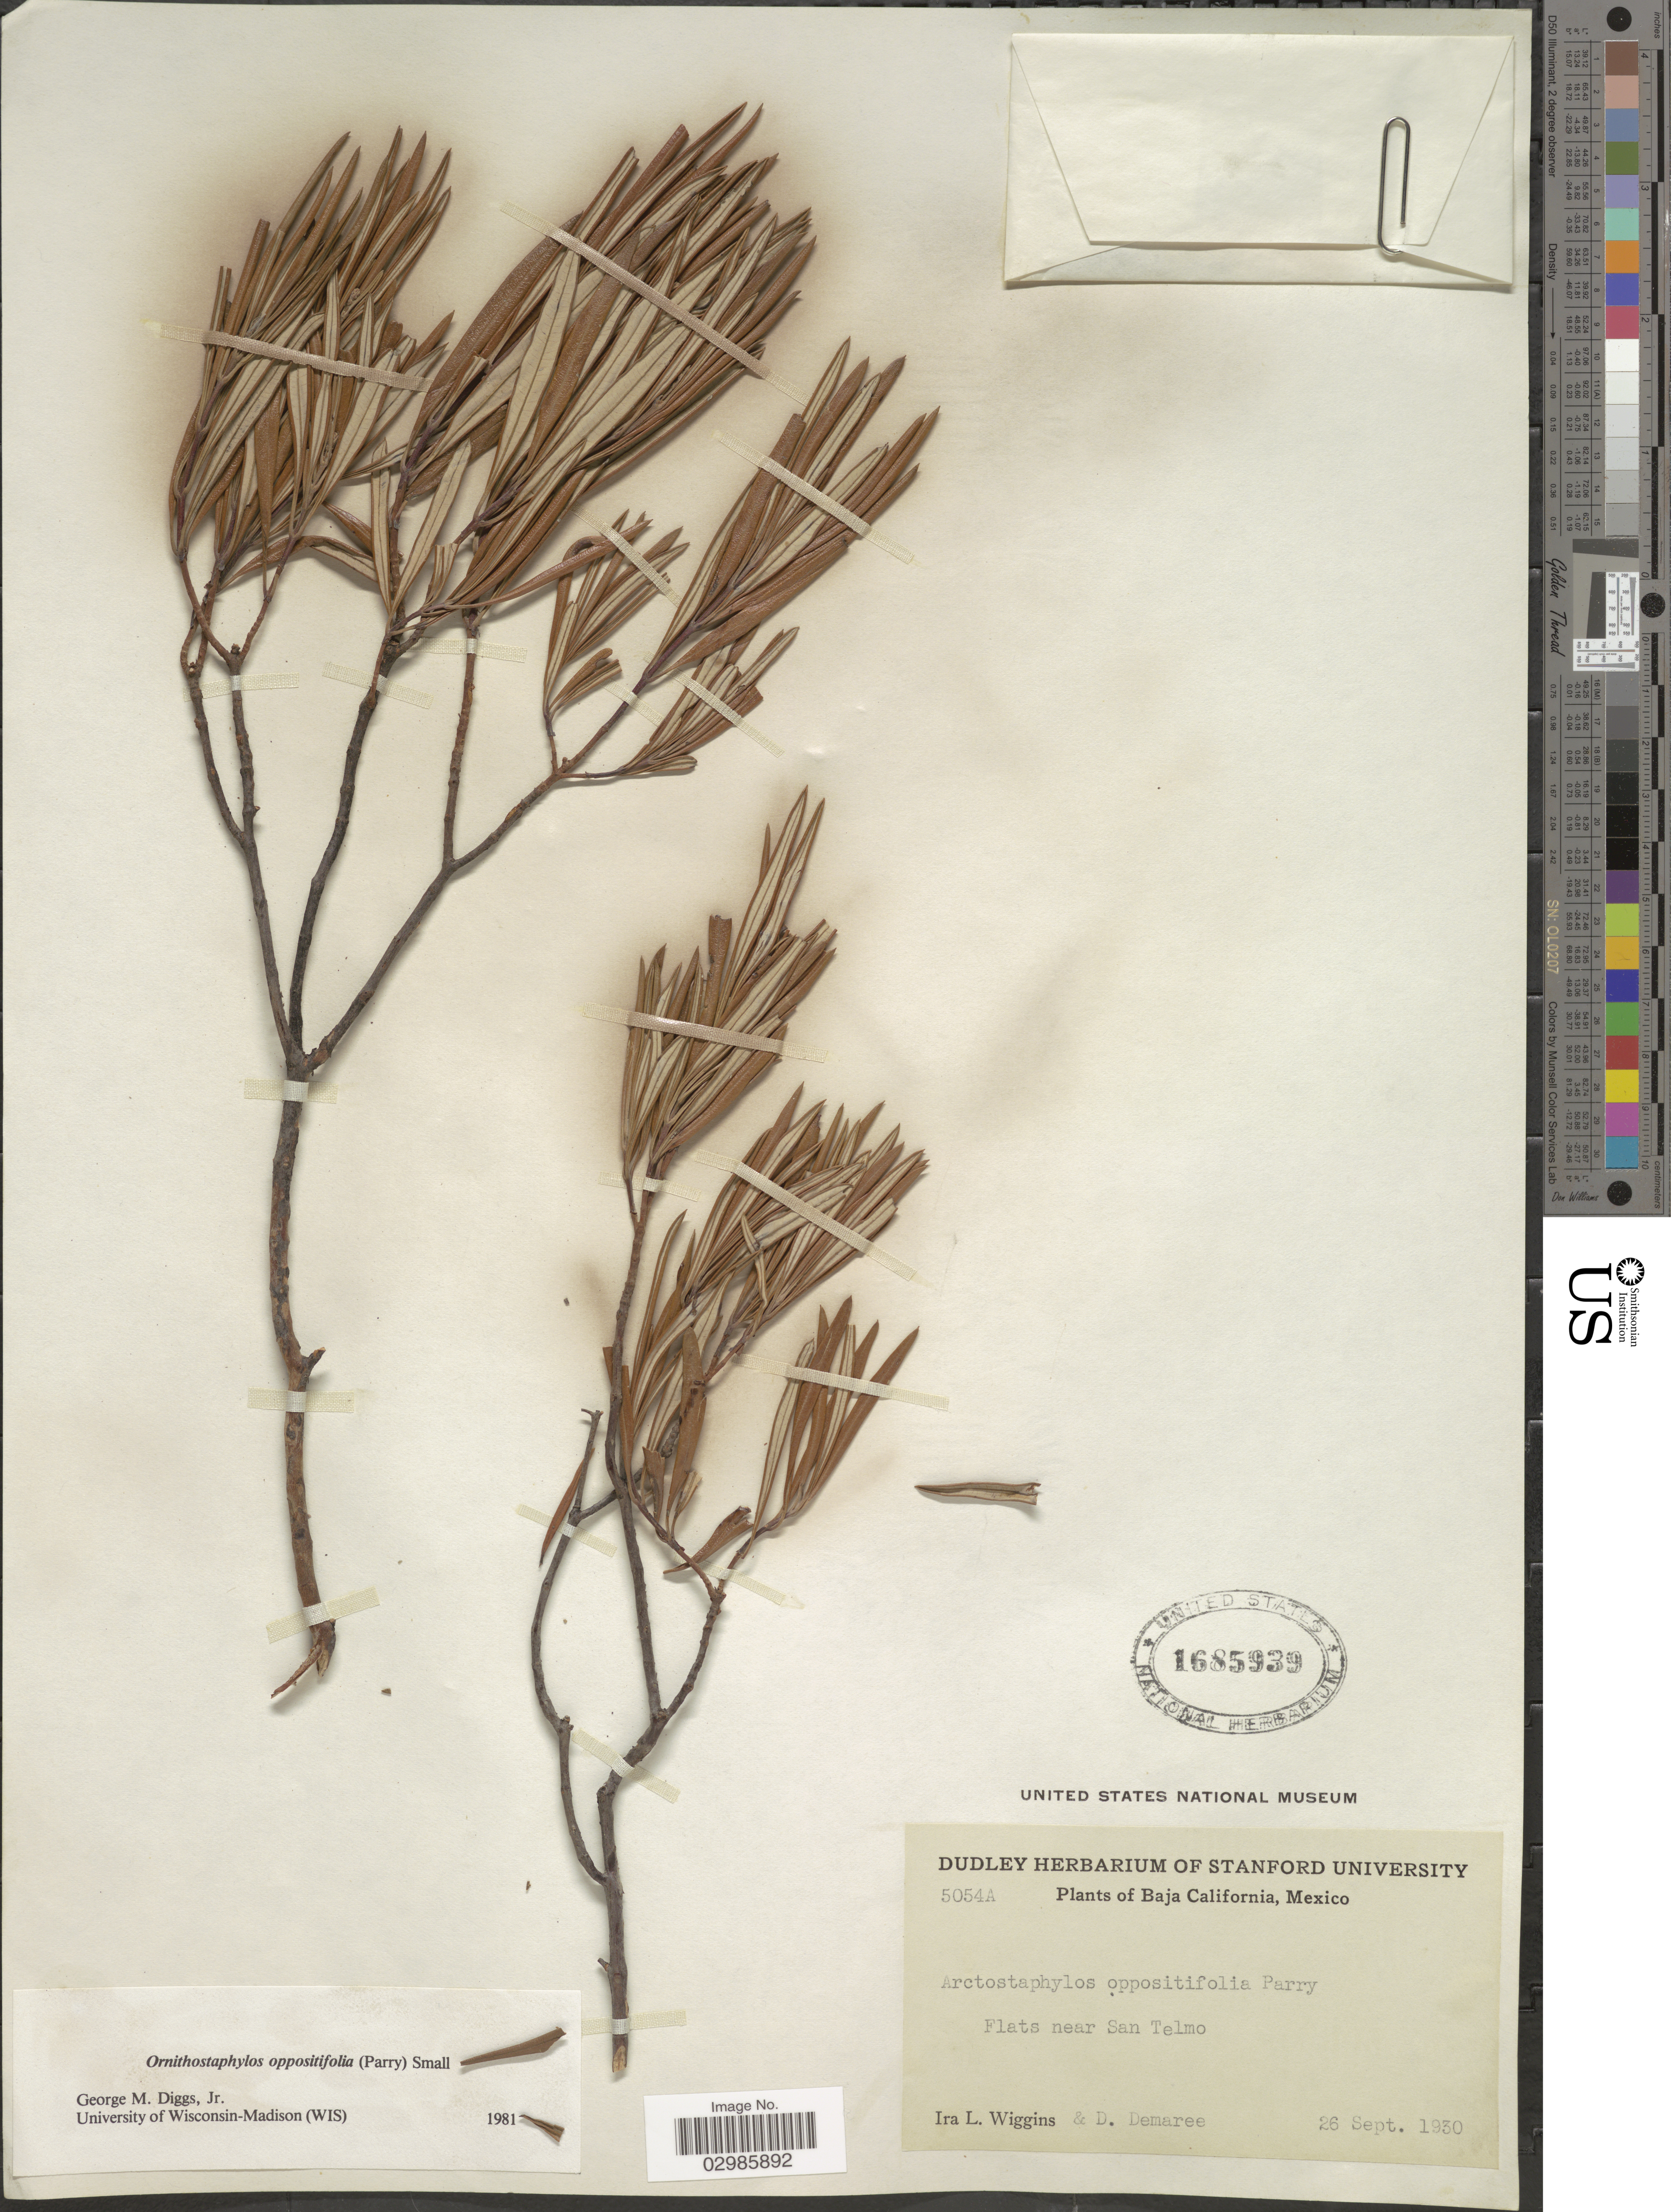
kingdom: Plantae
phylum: Tracheophyta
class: Magnoliopsida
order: Ericales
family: Ericaceae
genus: Ornithostaphylos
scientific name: Ornithostaphylos oppositifolia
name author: (Parry) Small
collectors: I. L. Wiggins & D. Demaree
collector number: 5054A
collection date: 1930-09-26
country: Mexico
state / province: Baja California Norte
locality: Flats near San Telmo.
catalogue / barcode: US 1685939